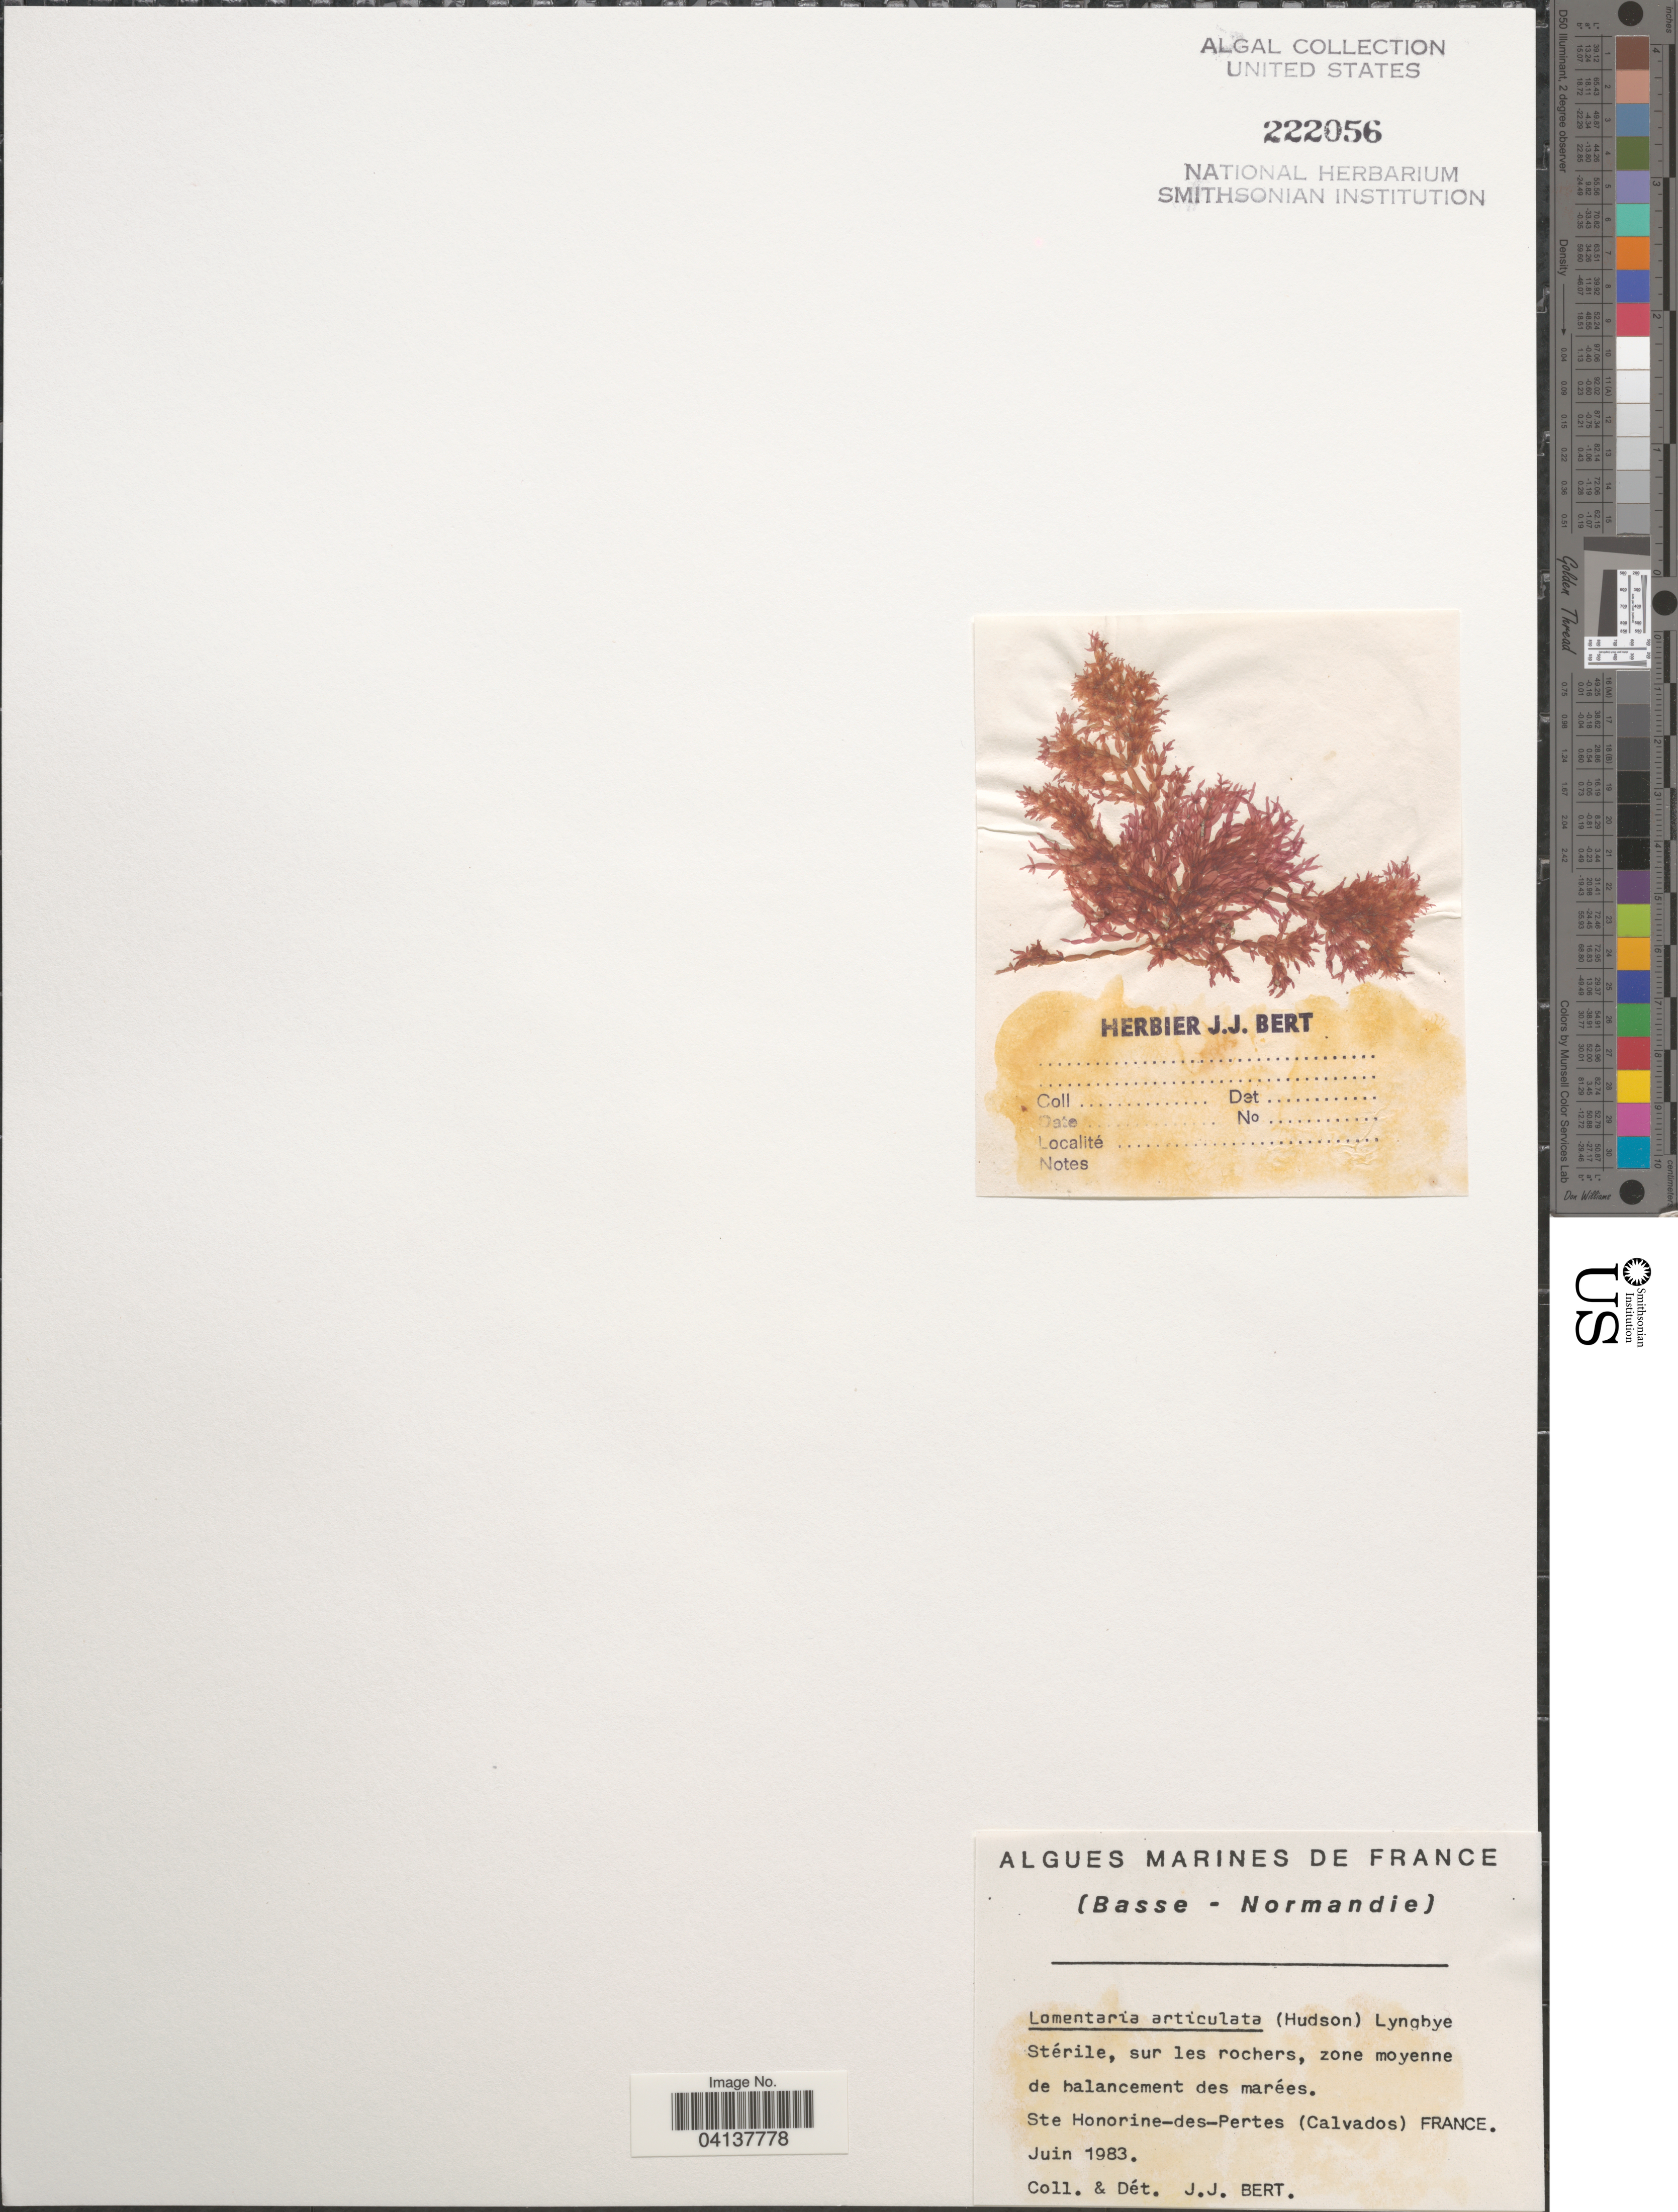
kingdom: Plantae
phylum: Rhodophyta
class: Florideophyceae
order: Rhodymeniales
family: Lomentariaceae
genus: Lomentaria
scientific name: Lomentaria articulata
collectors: J. Bert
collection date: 1983-06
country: France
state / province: Normandie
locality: Ste Honorine-des-Pertes (Calvados).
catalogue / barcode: US 222056